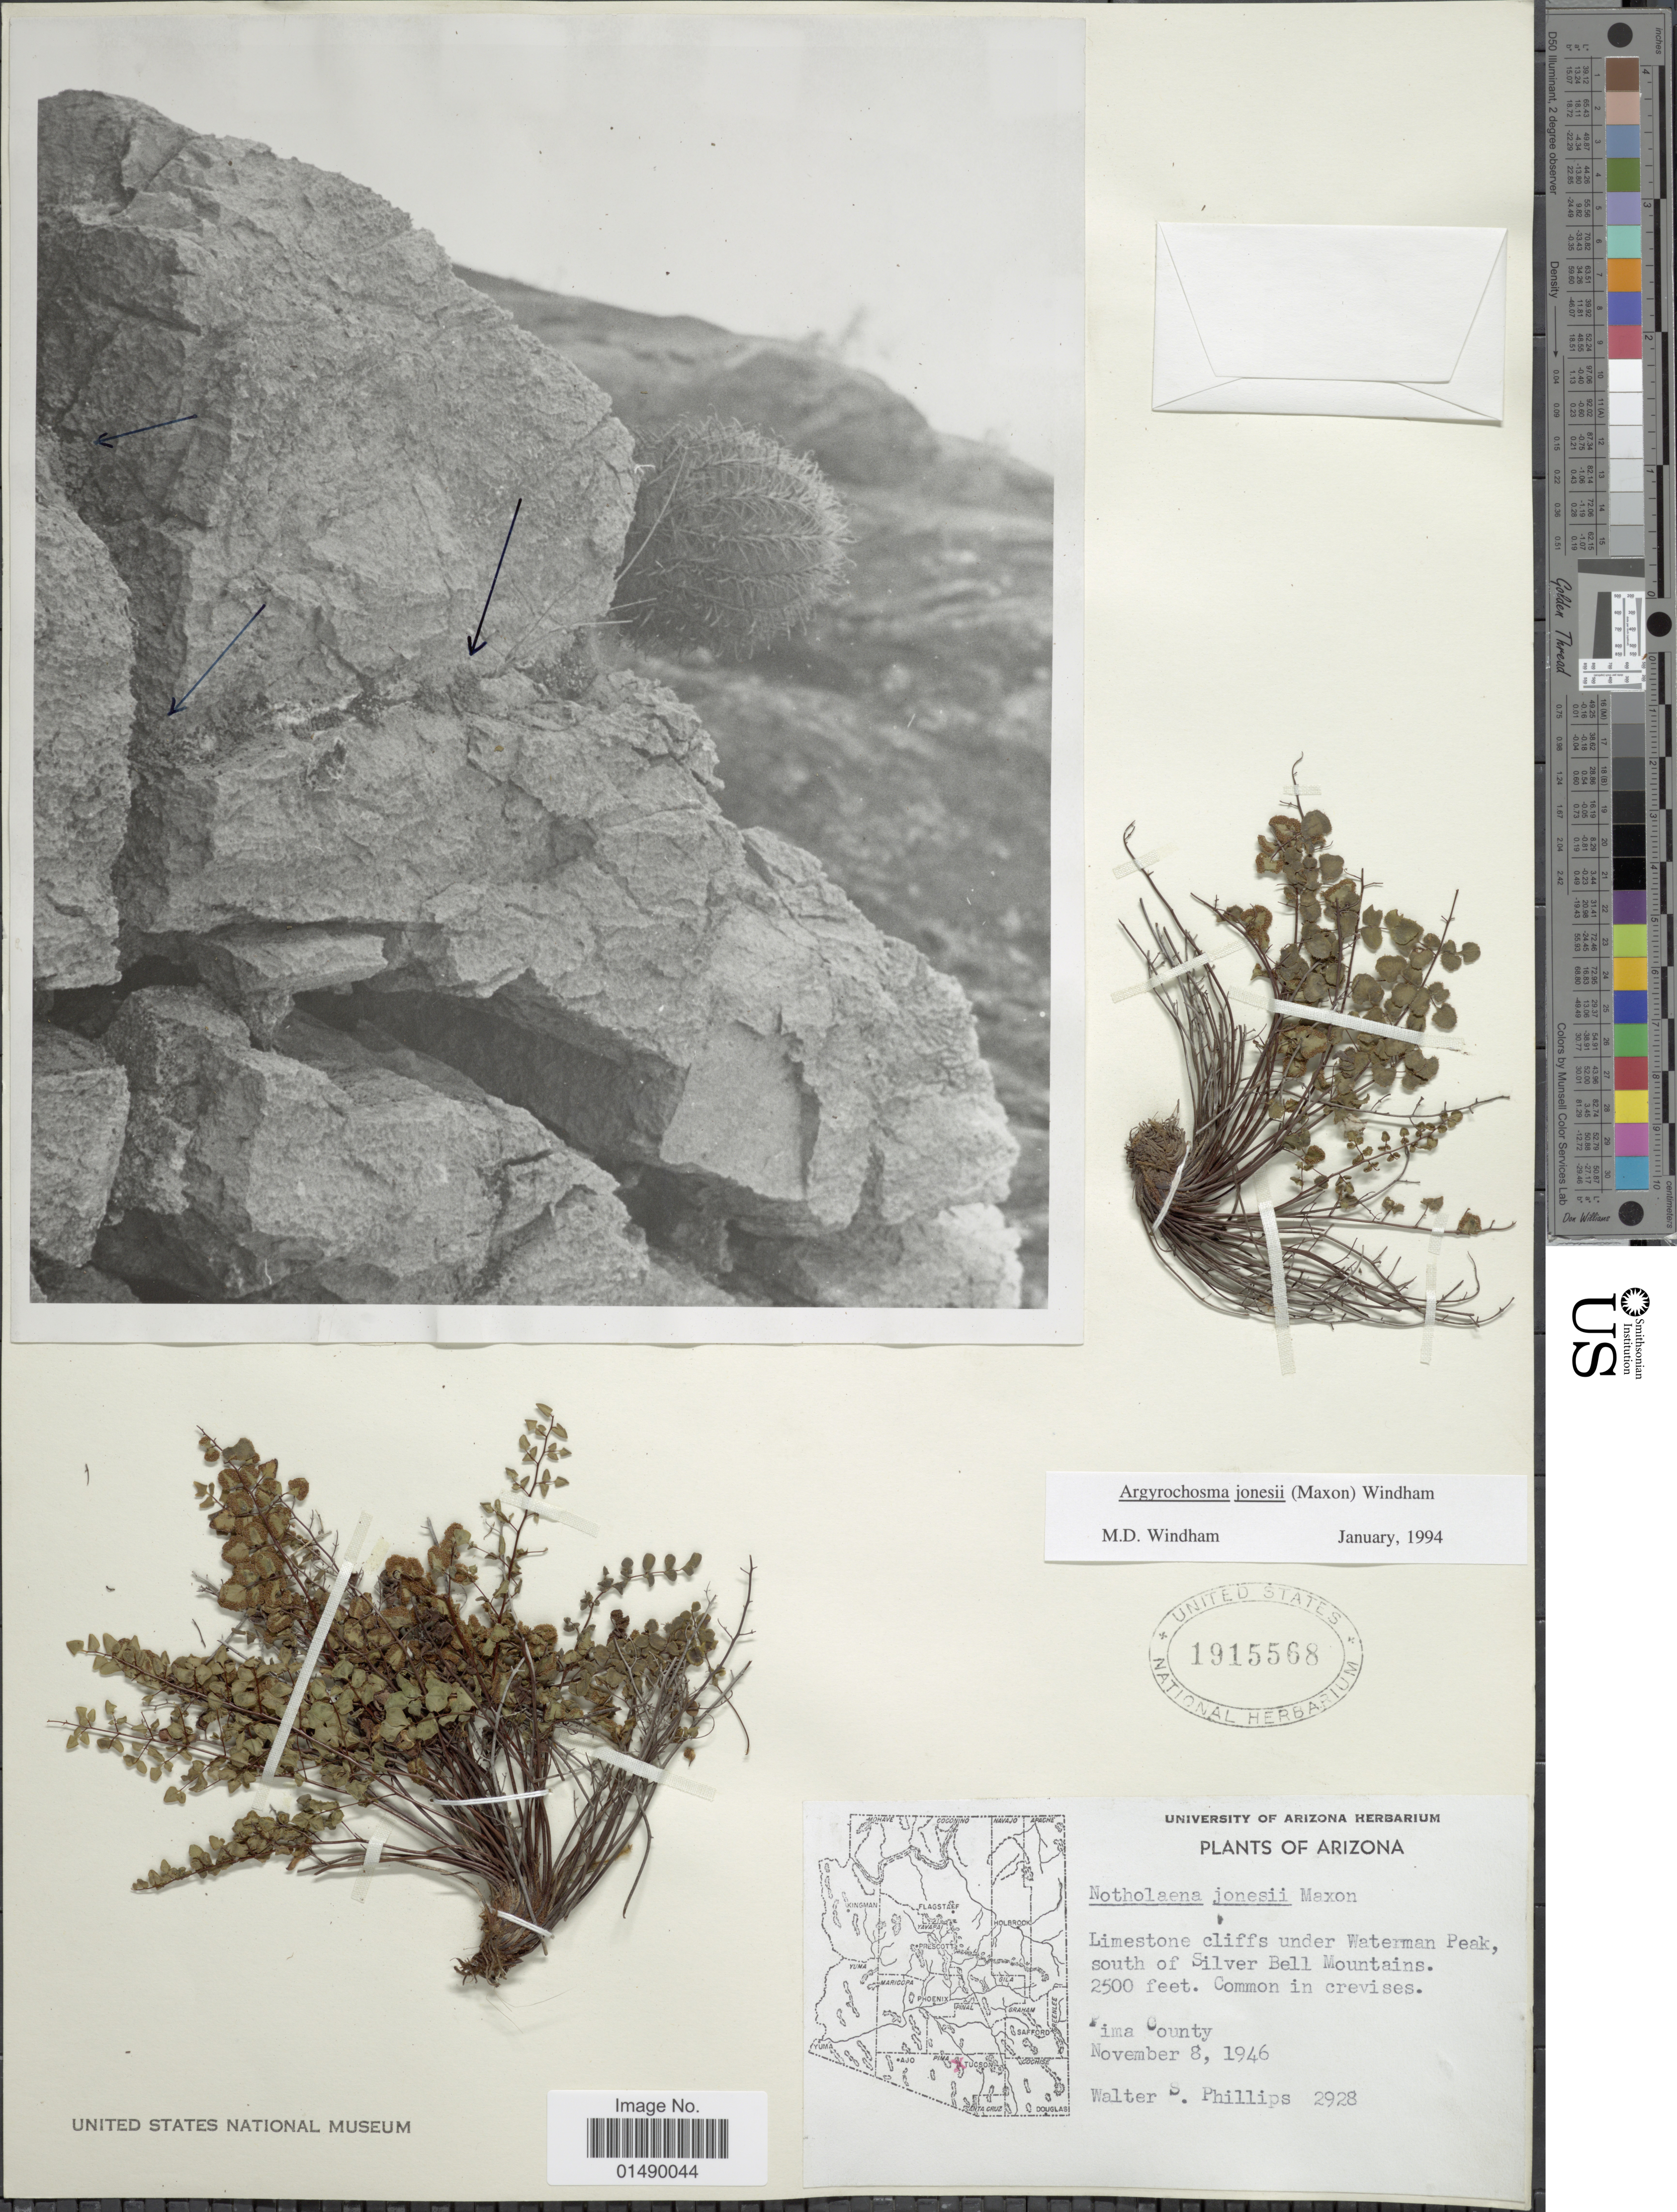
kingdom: Plantae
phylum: Tracheophyta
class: Polypodiopsida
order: Polypodiales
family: Pteridaceae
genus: Argyrochosma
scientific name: Argyrochosma jonesii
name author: (Maxon) Windham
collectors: W. S. Phillips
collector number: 2928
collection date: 1946-11-08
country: United States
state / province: Arizona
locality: Arizona, Limestone cliffs under Waterman Peak, south of Silver Bell Mountains, Pima County.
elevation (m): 762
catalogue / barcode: US 1915568